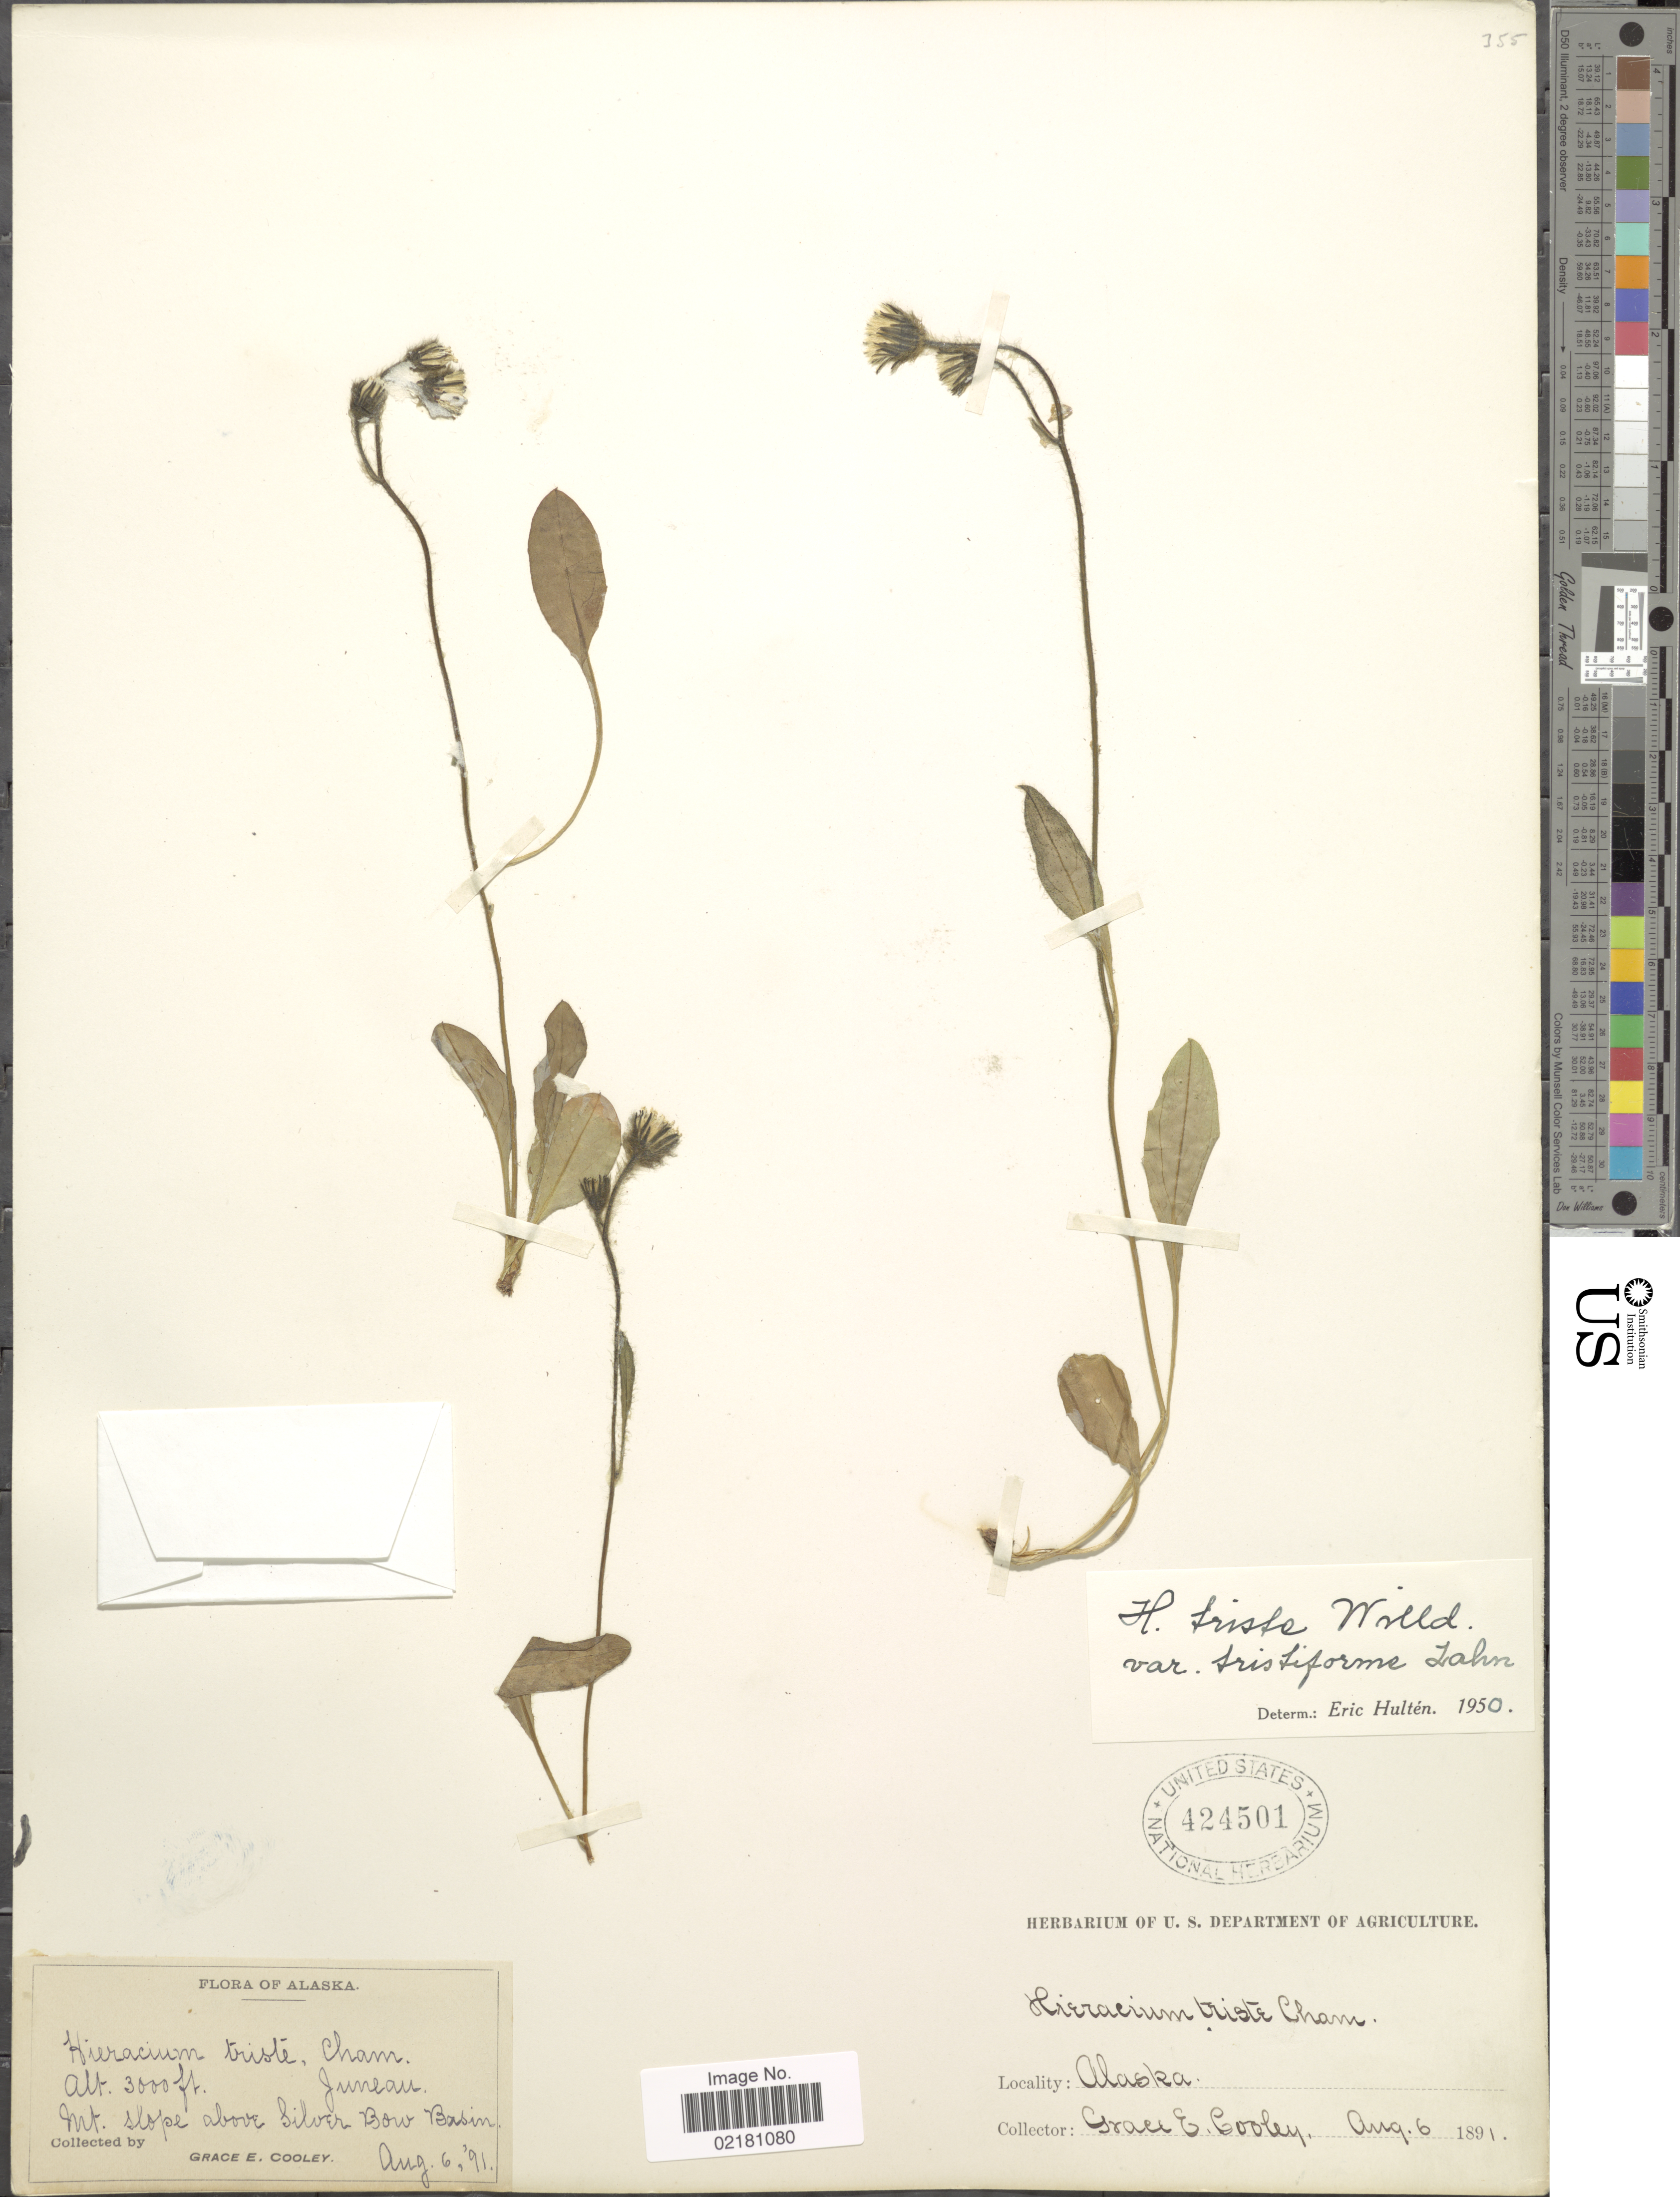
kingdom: Plantae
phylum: Tracheophyta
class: Magnoliopsida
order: Asterales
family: Asteraceae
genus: Hieracium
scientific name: Hieracium triste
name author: Willd. ex Spreng.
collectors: G. E. Cooley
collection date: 1891-08-06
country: United States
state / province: Alaska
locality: Mt. slope above Silver Bow Basin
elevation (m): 914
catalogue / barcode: US 424501